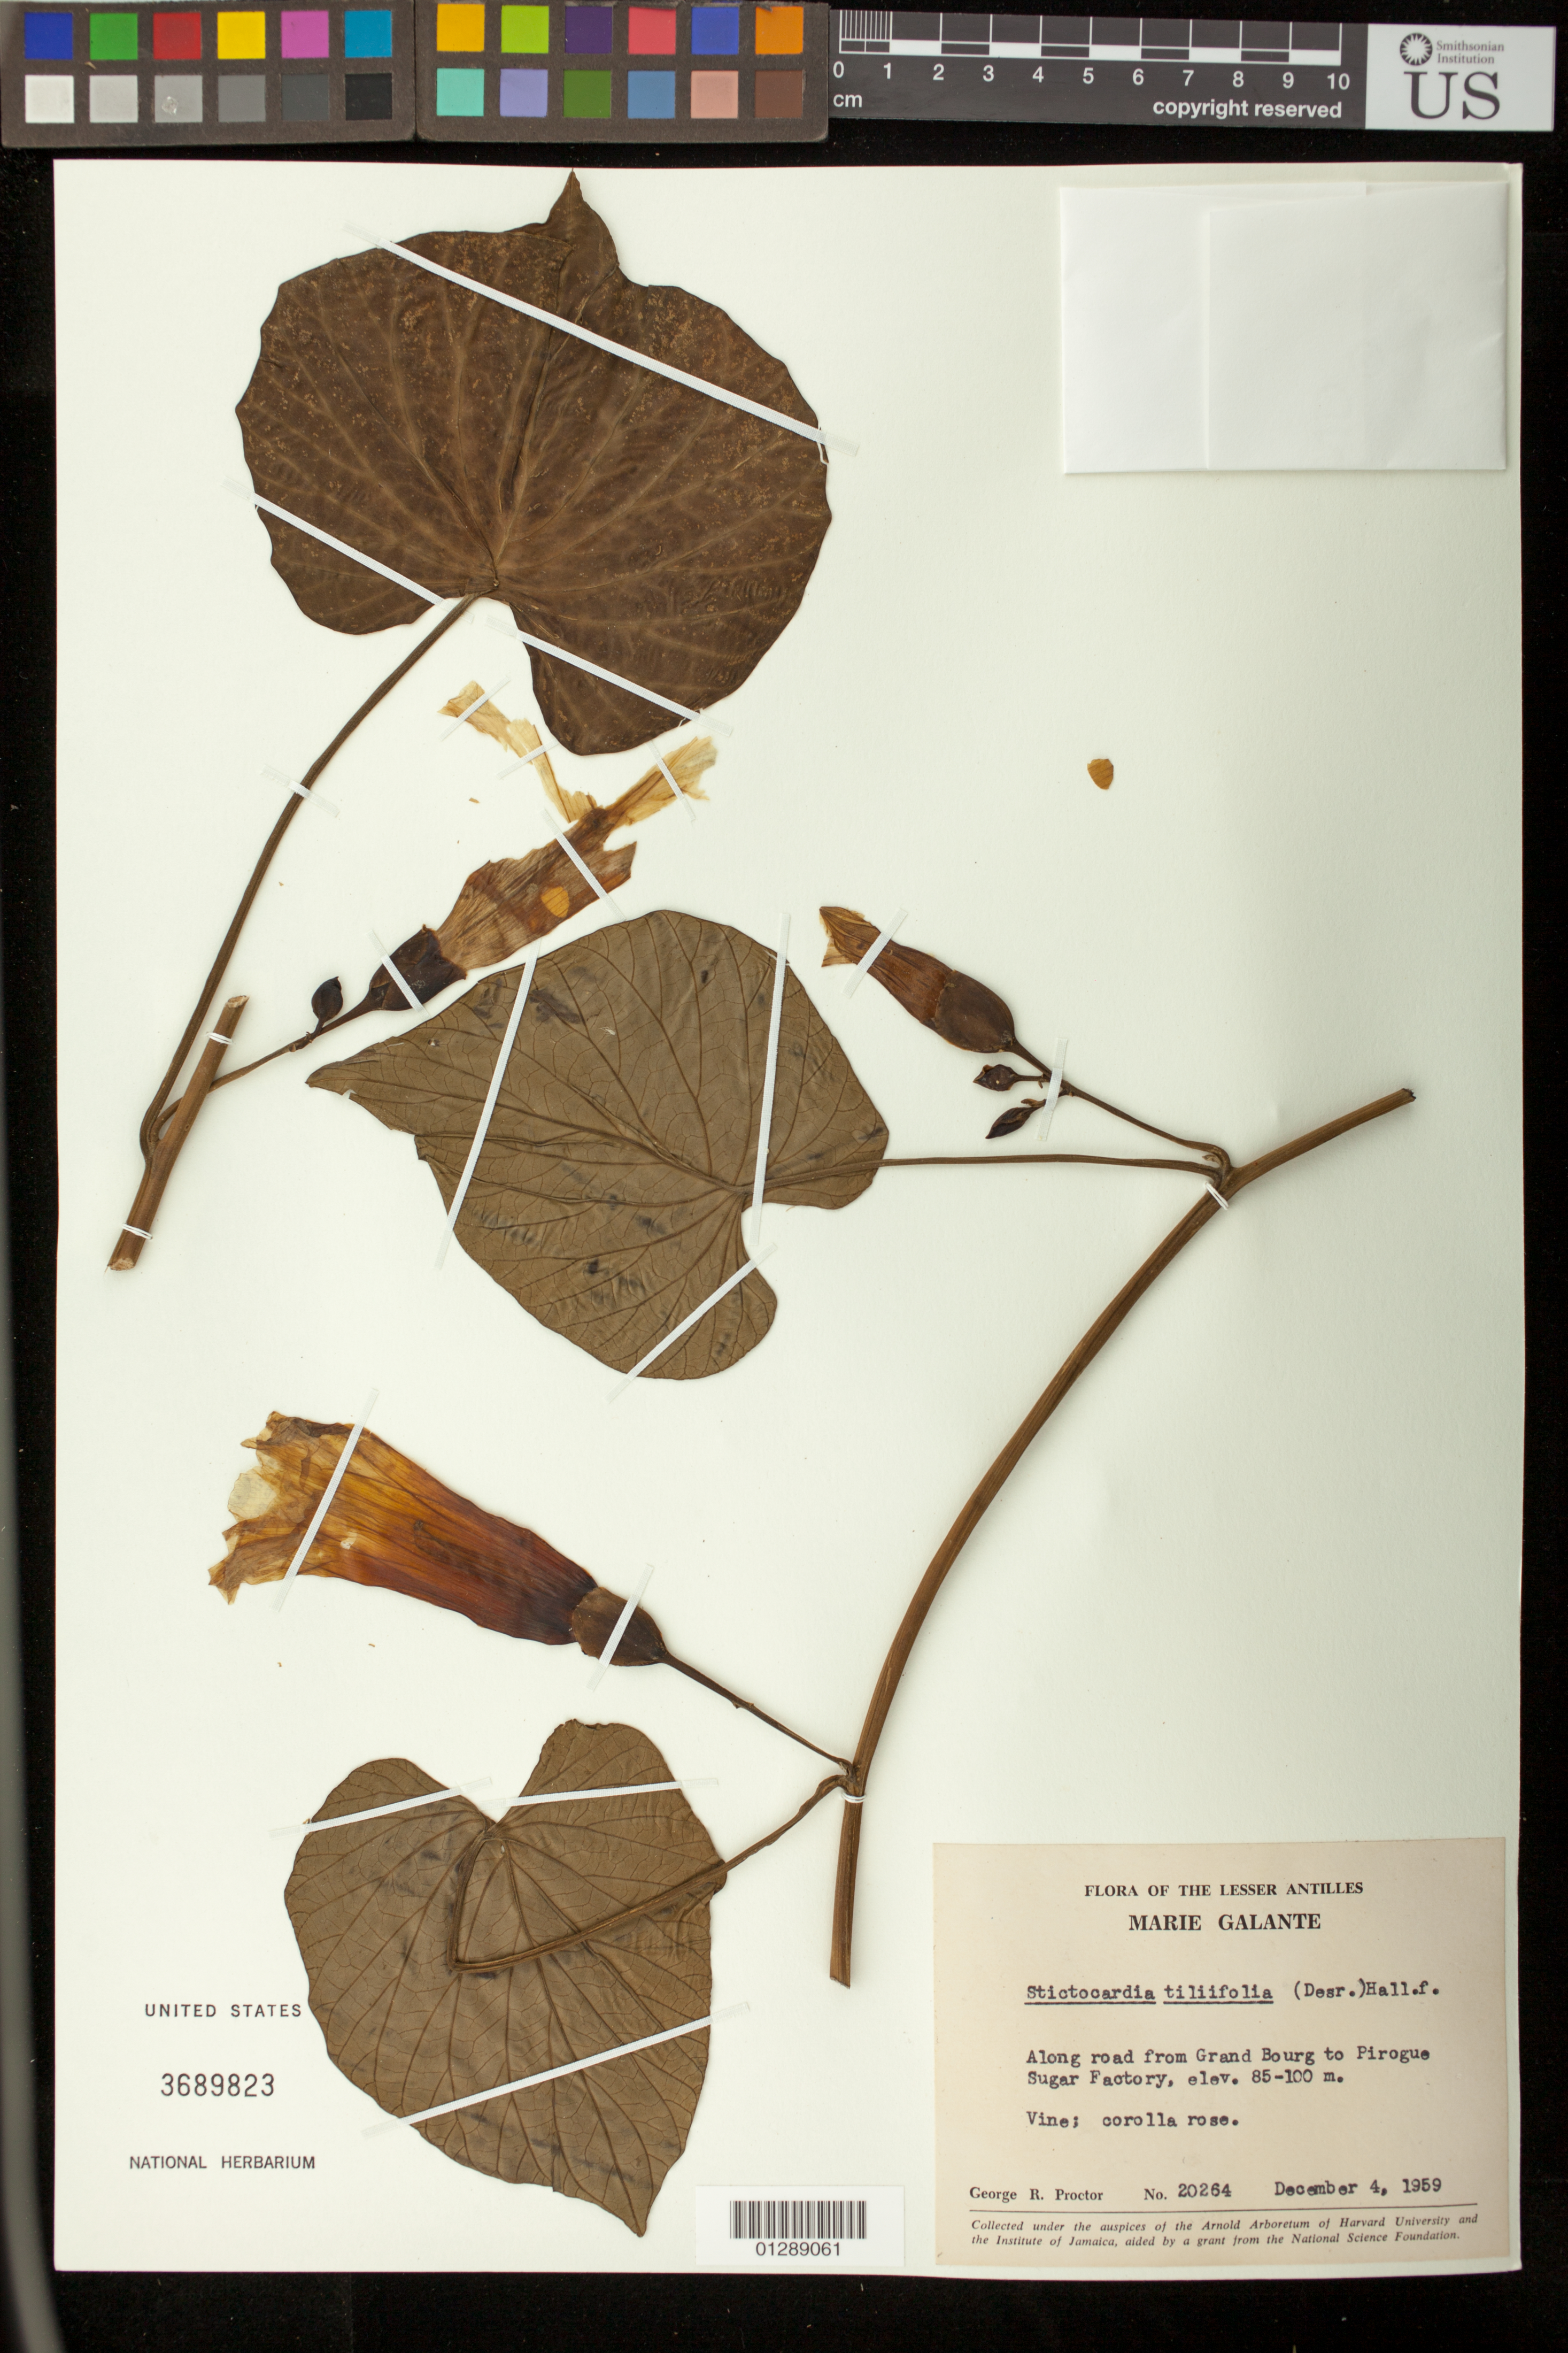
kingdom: Plantae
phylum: Tracheophyta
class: Magnoliopsida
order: Solanales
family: Convolvulaceae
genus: Stictocardia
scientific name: Stictocardia tiliifolia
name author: (Desr.) Hallier f.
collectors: G. R. Proctor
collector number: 20264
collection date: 1959-12-04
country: Guadeloupe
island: Marie Galante I.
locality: Road from Grand Bourg to Pirogue Sugar Factory.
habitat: Along road.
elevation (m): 26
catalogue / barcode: US 3689823